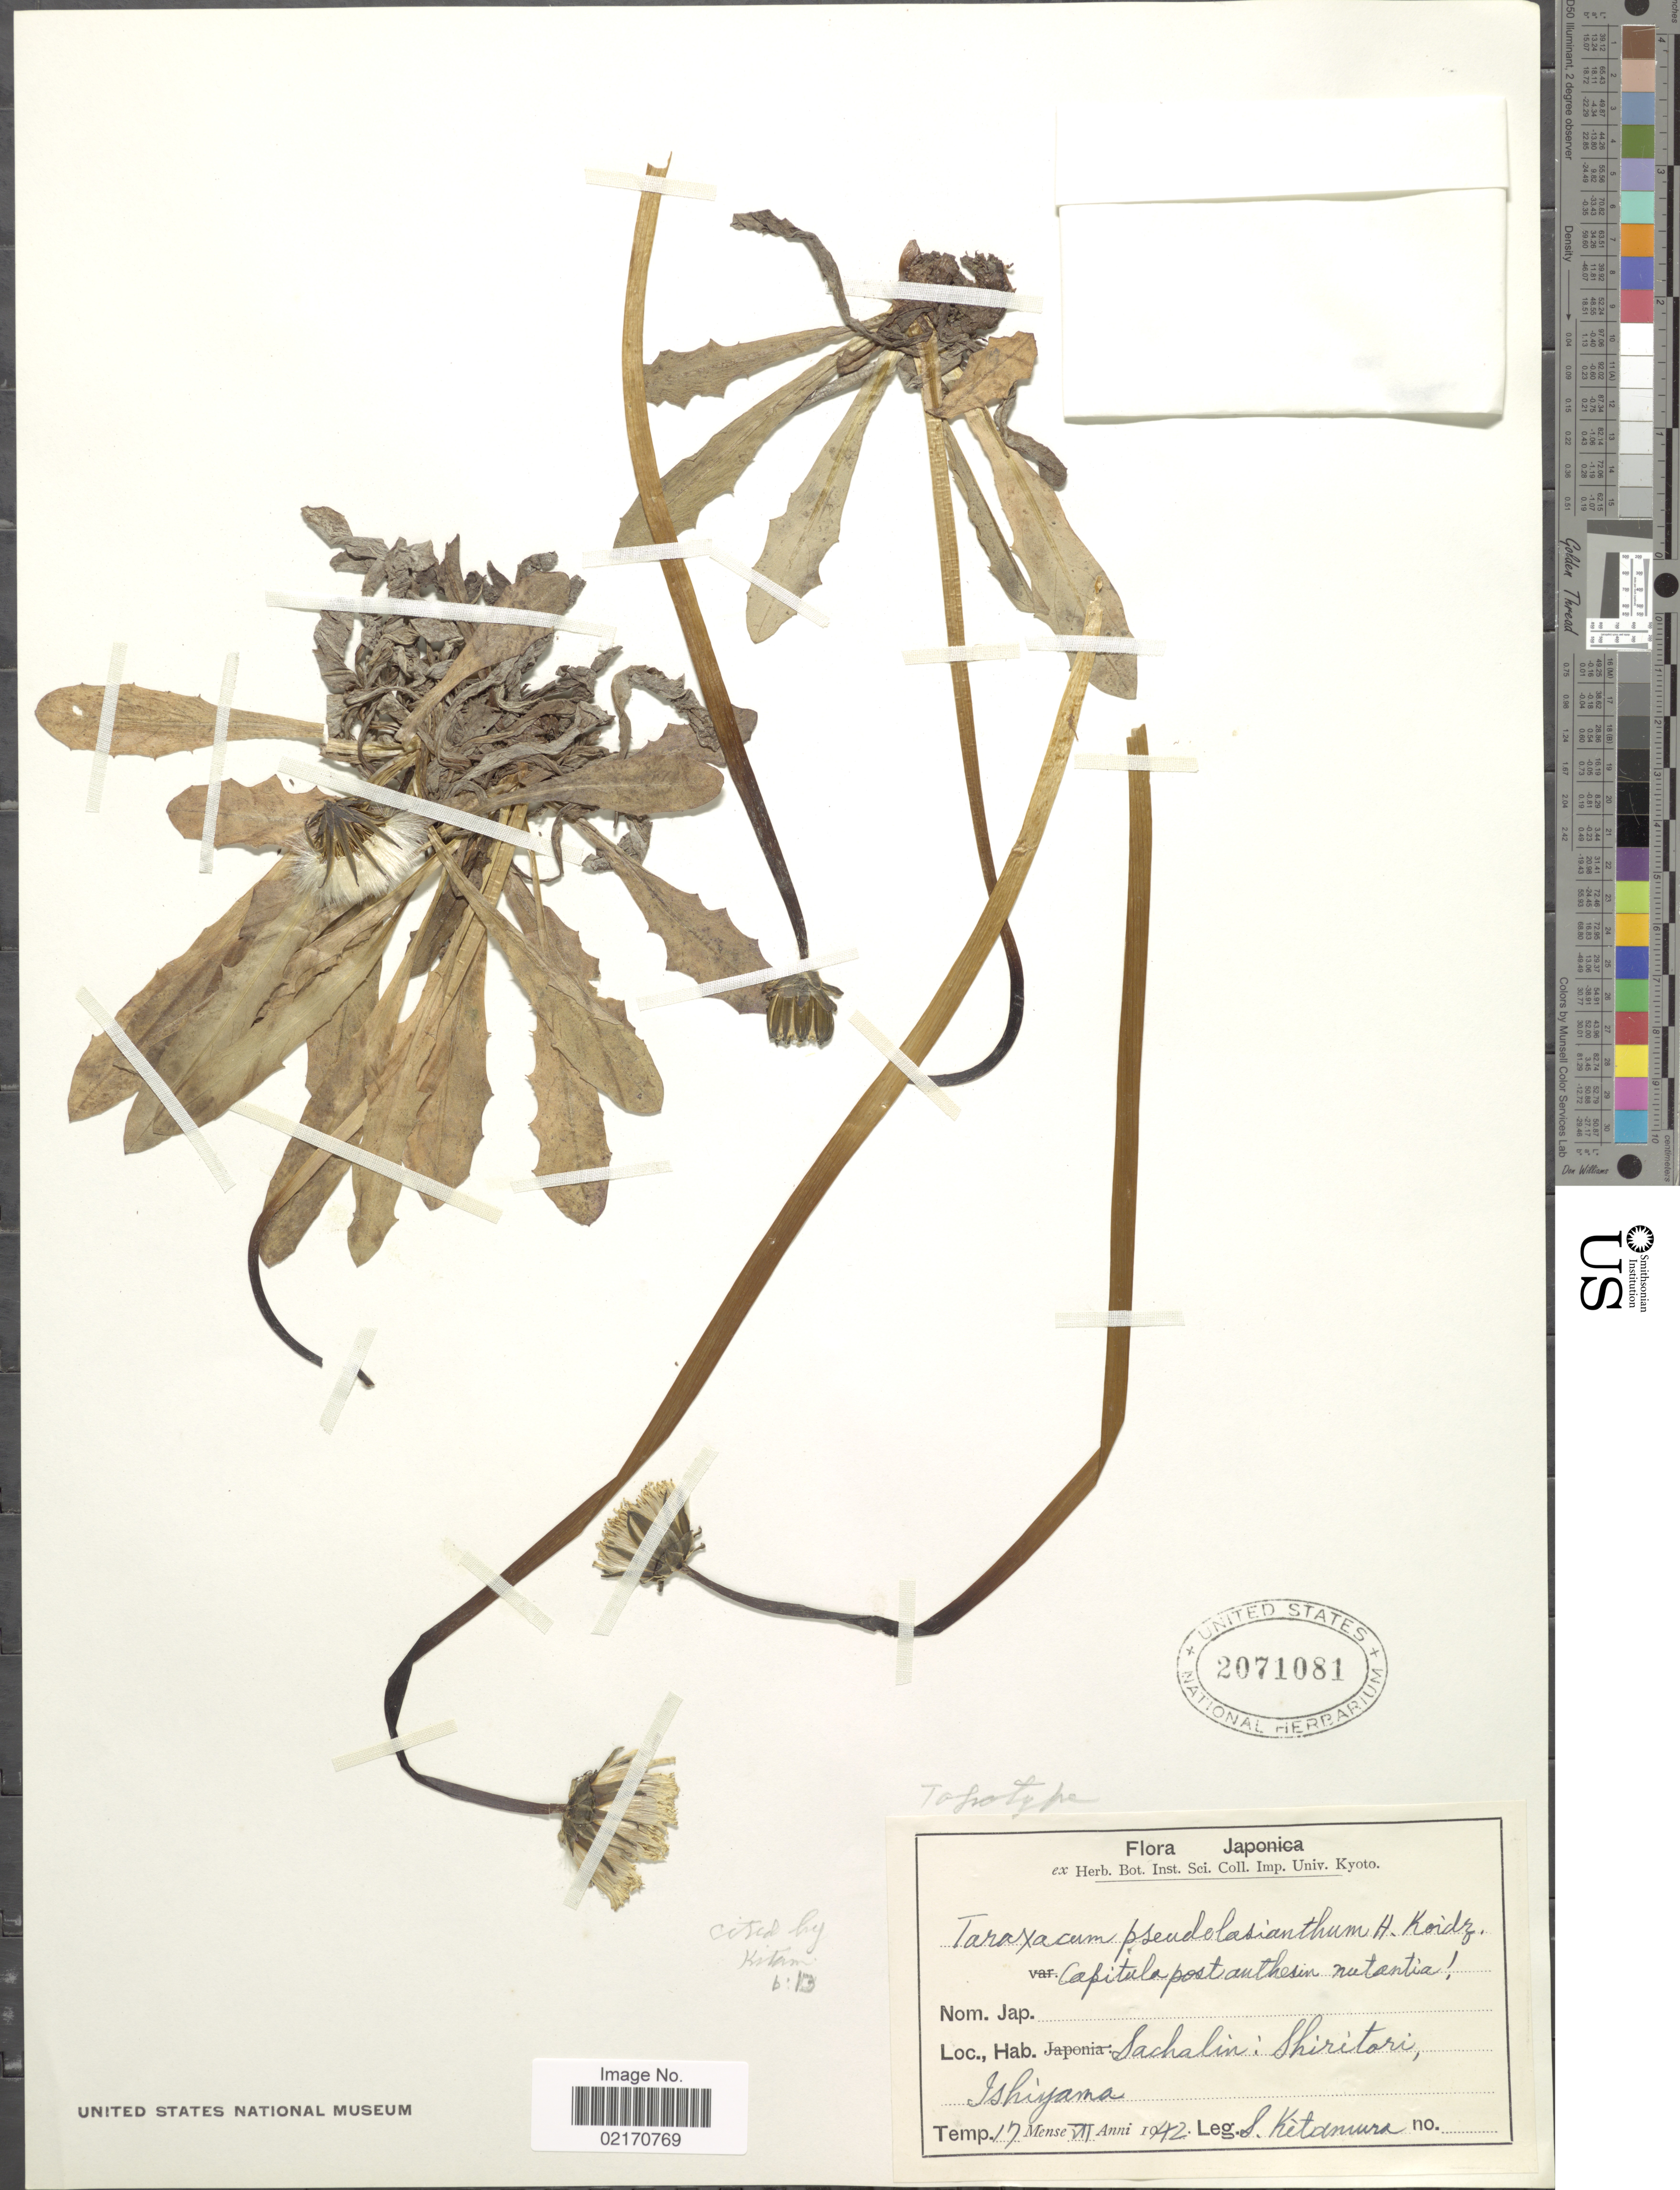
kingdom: Plantae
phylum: Tracheophyta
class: Magnoliopsida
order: Asterales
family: Asteraceae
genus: Taraxacum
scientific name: Taraxacum pseudolasianthum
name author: Koidzumi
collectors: S. Kitamura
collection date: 1942-07-17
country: Russian Federation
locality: Sachalin: Shiritori, Ishiyama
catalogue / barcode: US 2071081